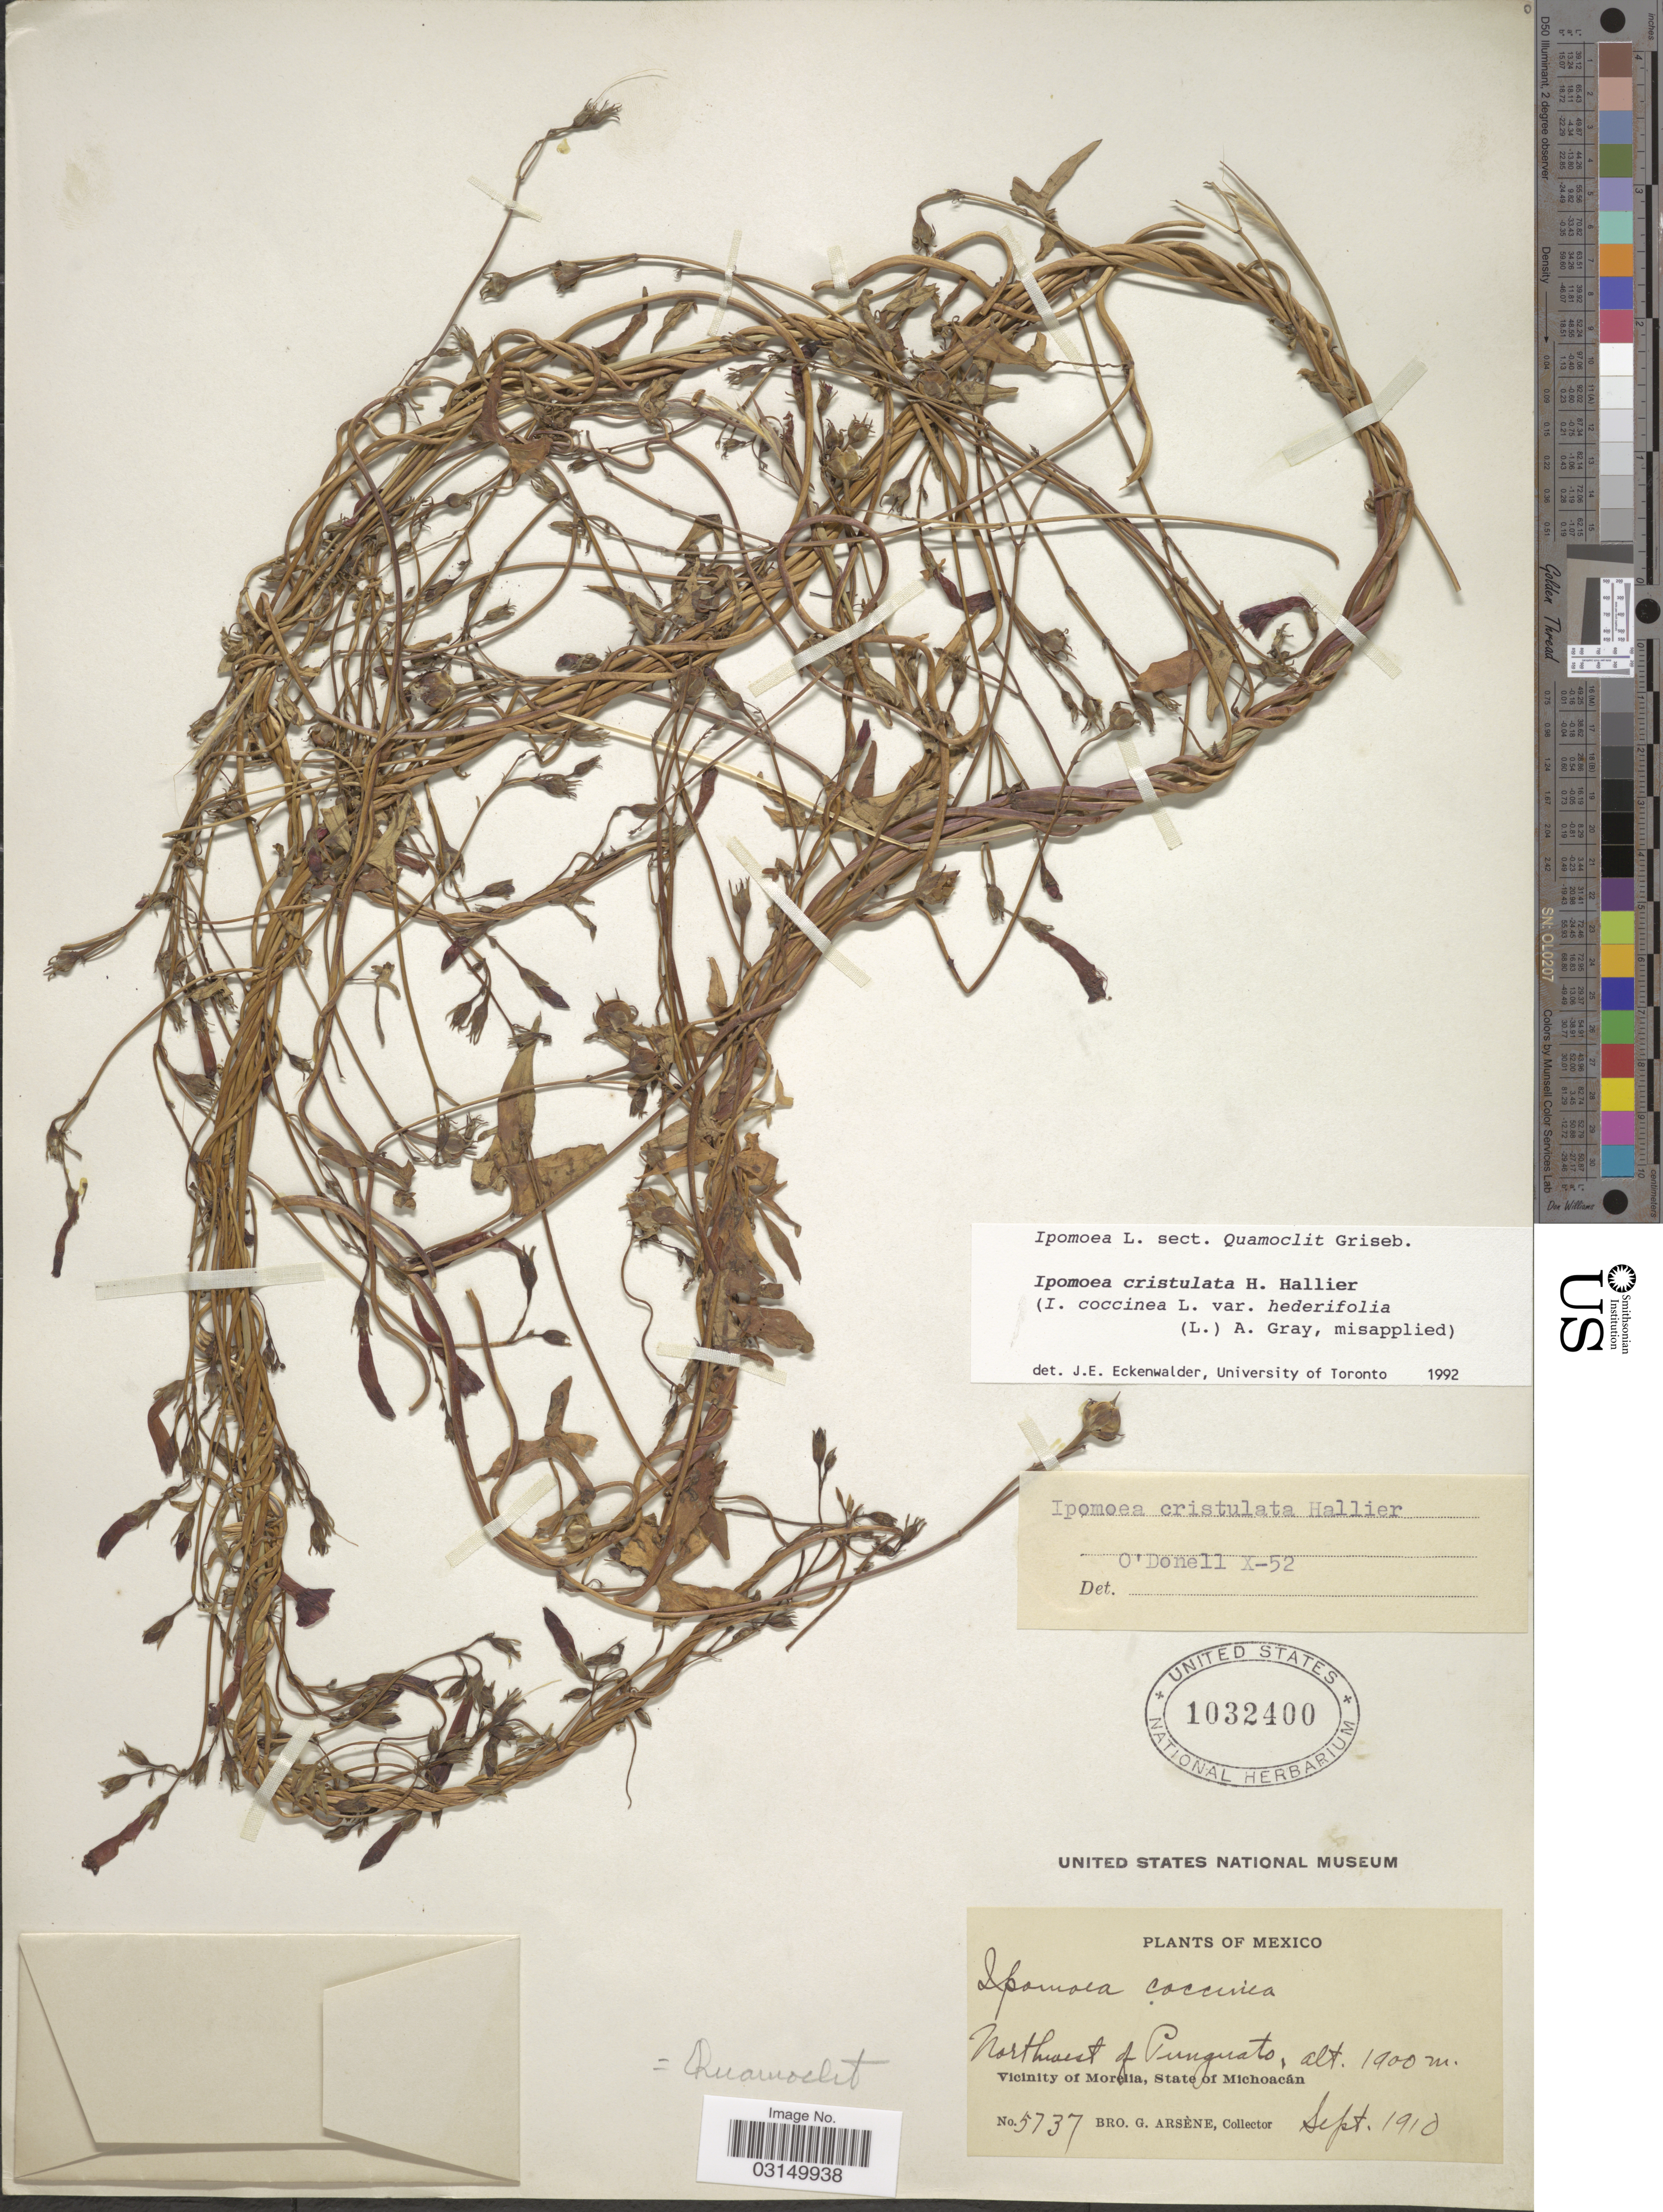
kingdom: Plantae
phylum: Tracheophyta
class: Magnoliopsida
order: Solanales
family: Convolvulaceae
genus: Ipomoea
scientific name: Ipomoea cristulata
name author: Hallier f.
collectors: Bro. G. Arsène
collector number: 5737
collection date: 1910-09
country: Mexico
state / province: Michoacán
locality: Northwest of Punguato, Vicinity of Morelia.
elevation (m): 1900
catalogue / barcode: US 1032400